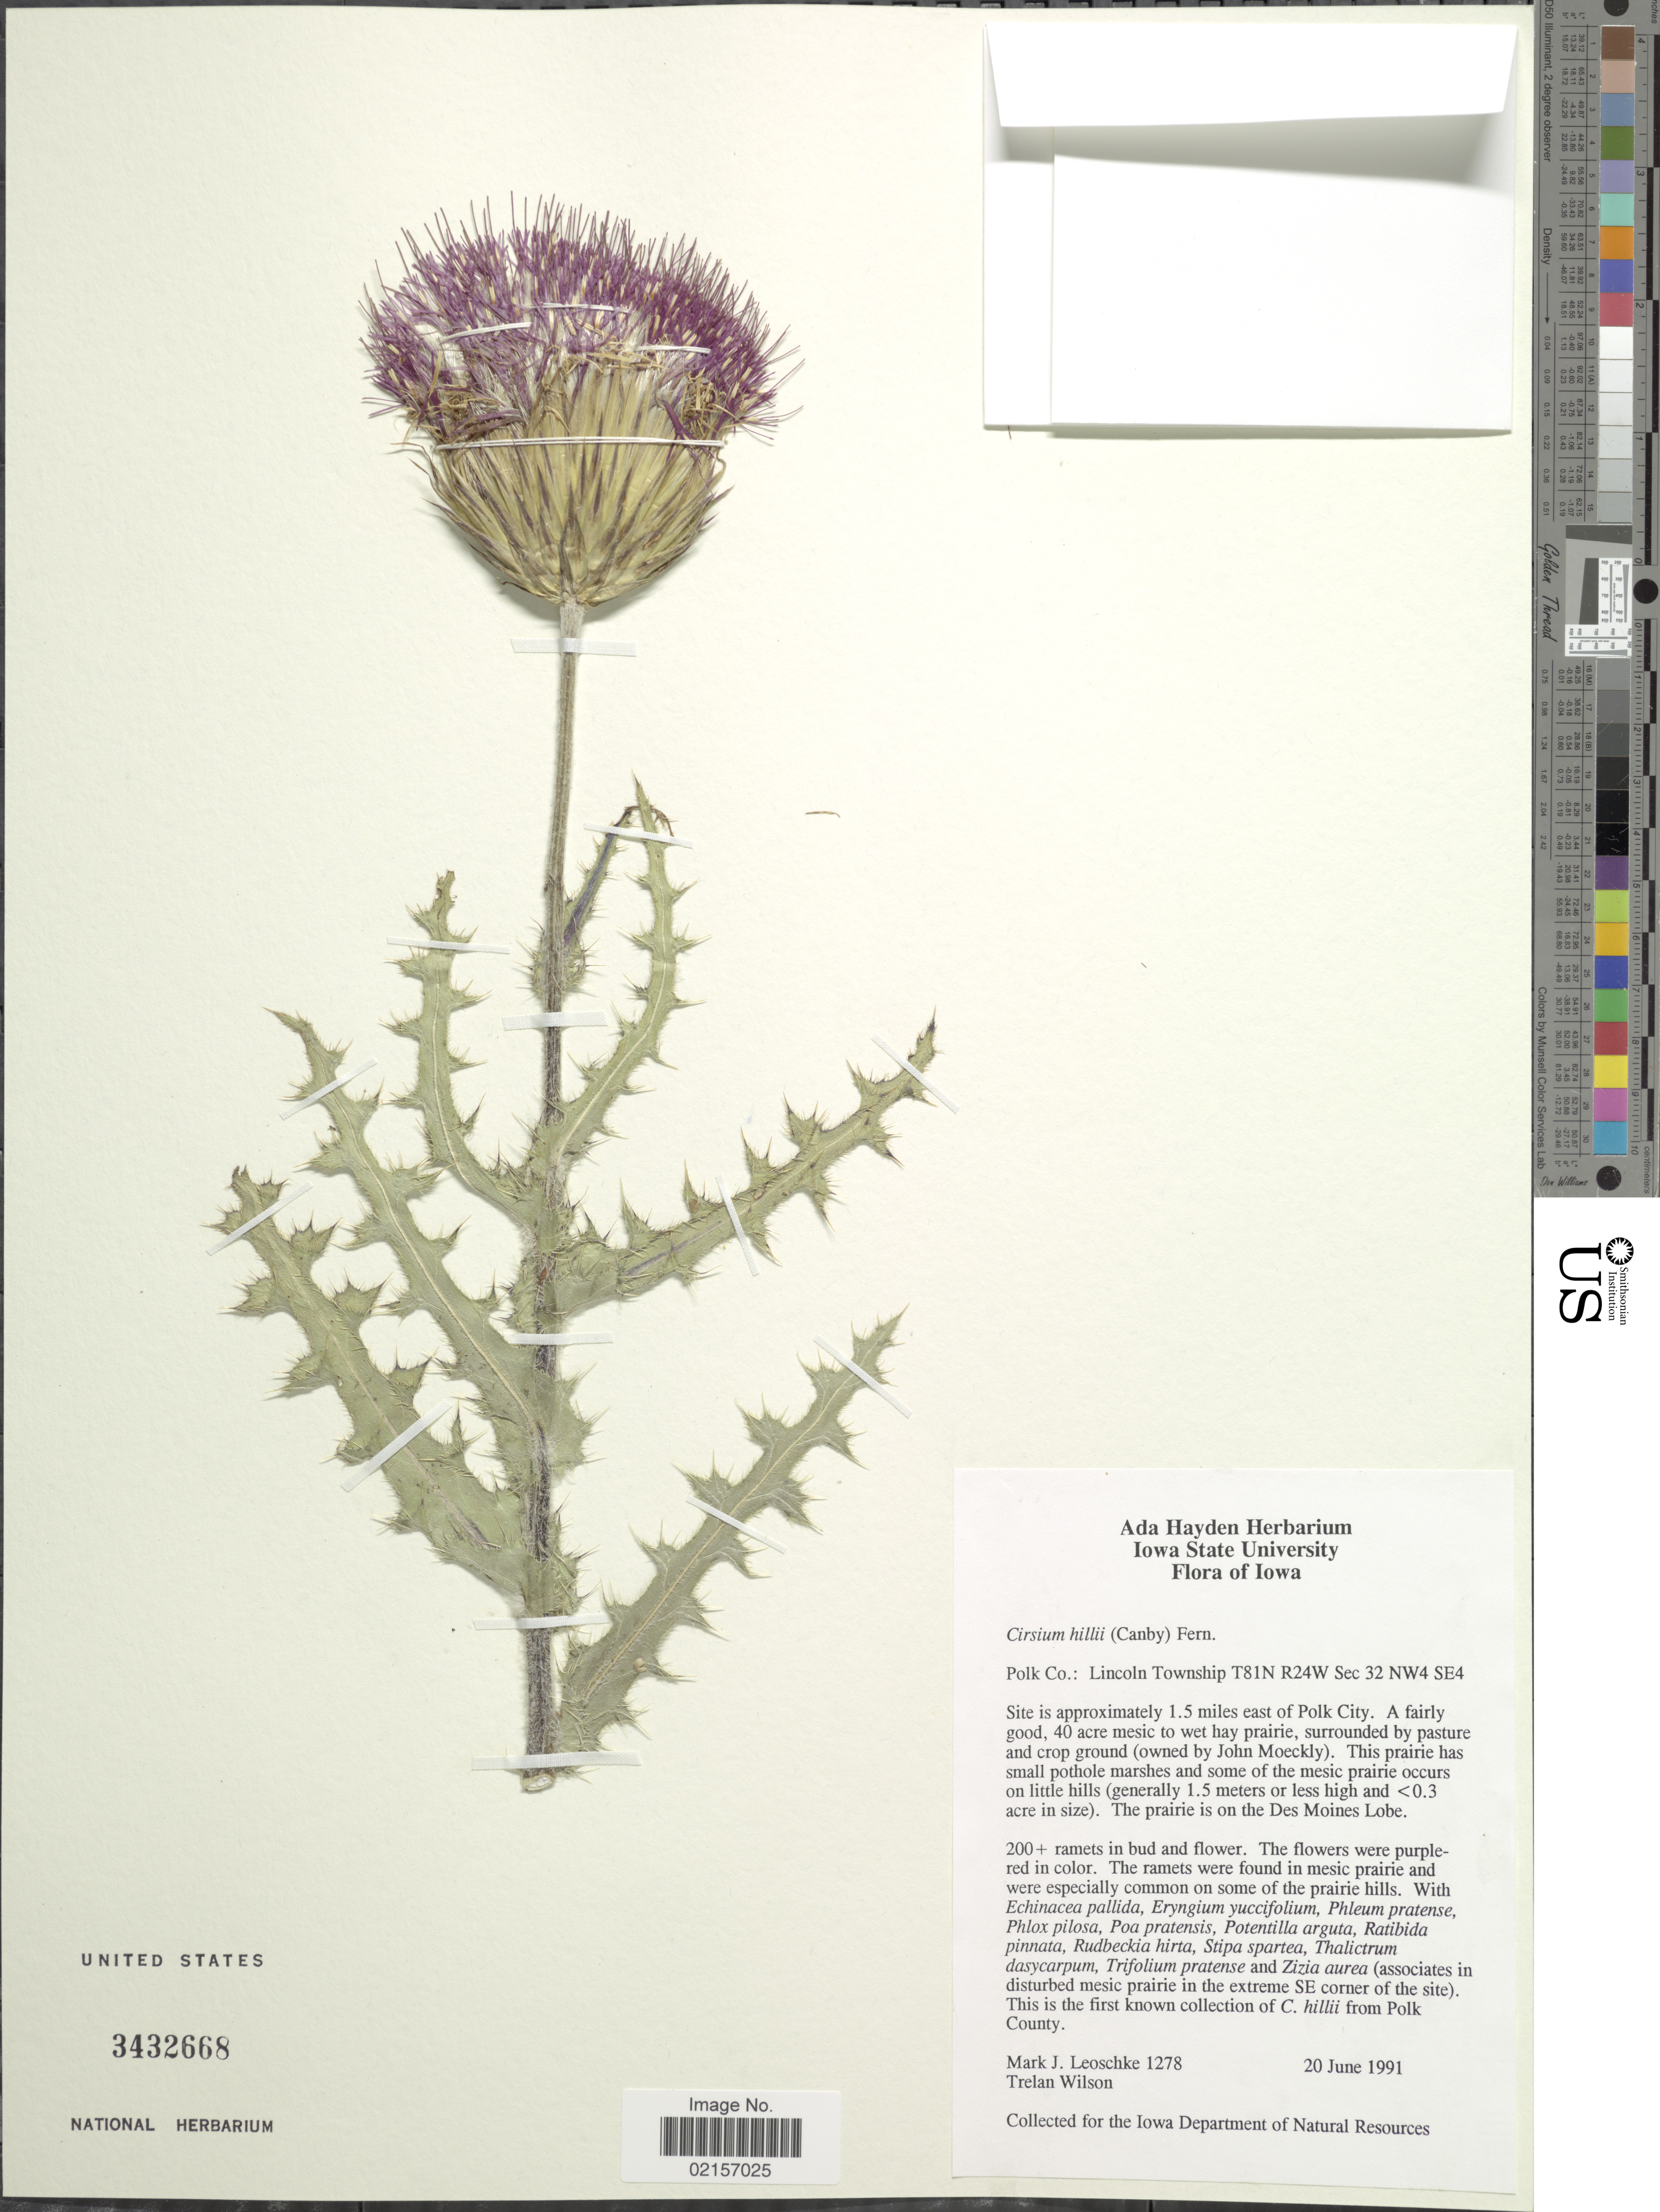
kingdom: Plantae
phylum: Tracheophyta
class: Magnoliopsida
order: Asterales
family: Asteraceae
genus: Cirsium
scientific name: Cirsium pumilum var. hillii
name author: (Canby) B. Boivin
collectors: M. J. Leoschke & T. Wilson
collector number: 1278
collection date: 1991-06-20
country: United States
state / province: Iowa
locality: Polk Co.: Lincoln Township T81N R24W Sec 32 NW4 SE4, site is approximately 1.5 miles east of Polk City, in disturbed mesic prairie in the extreme SE corner of the site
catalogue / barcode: US 3432668